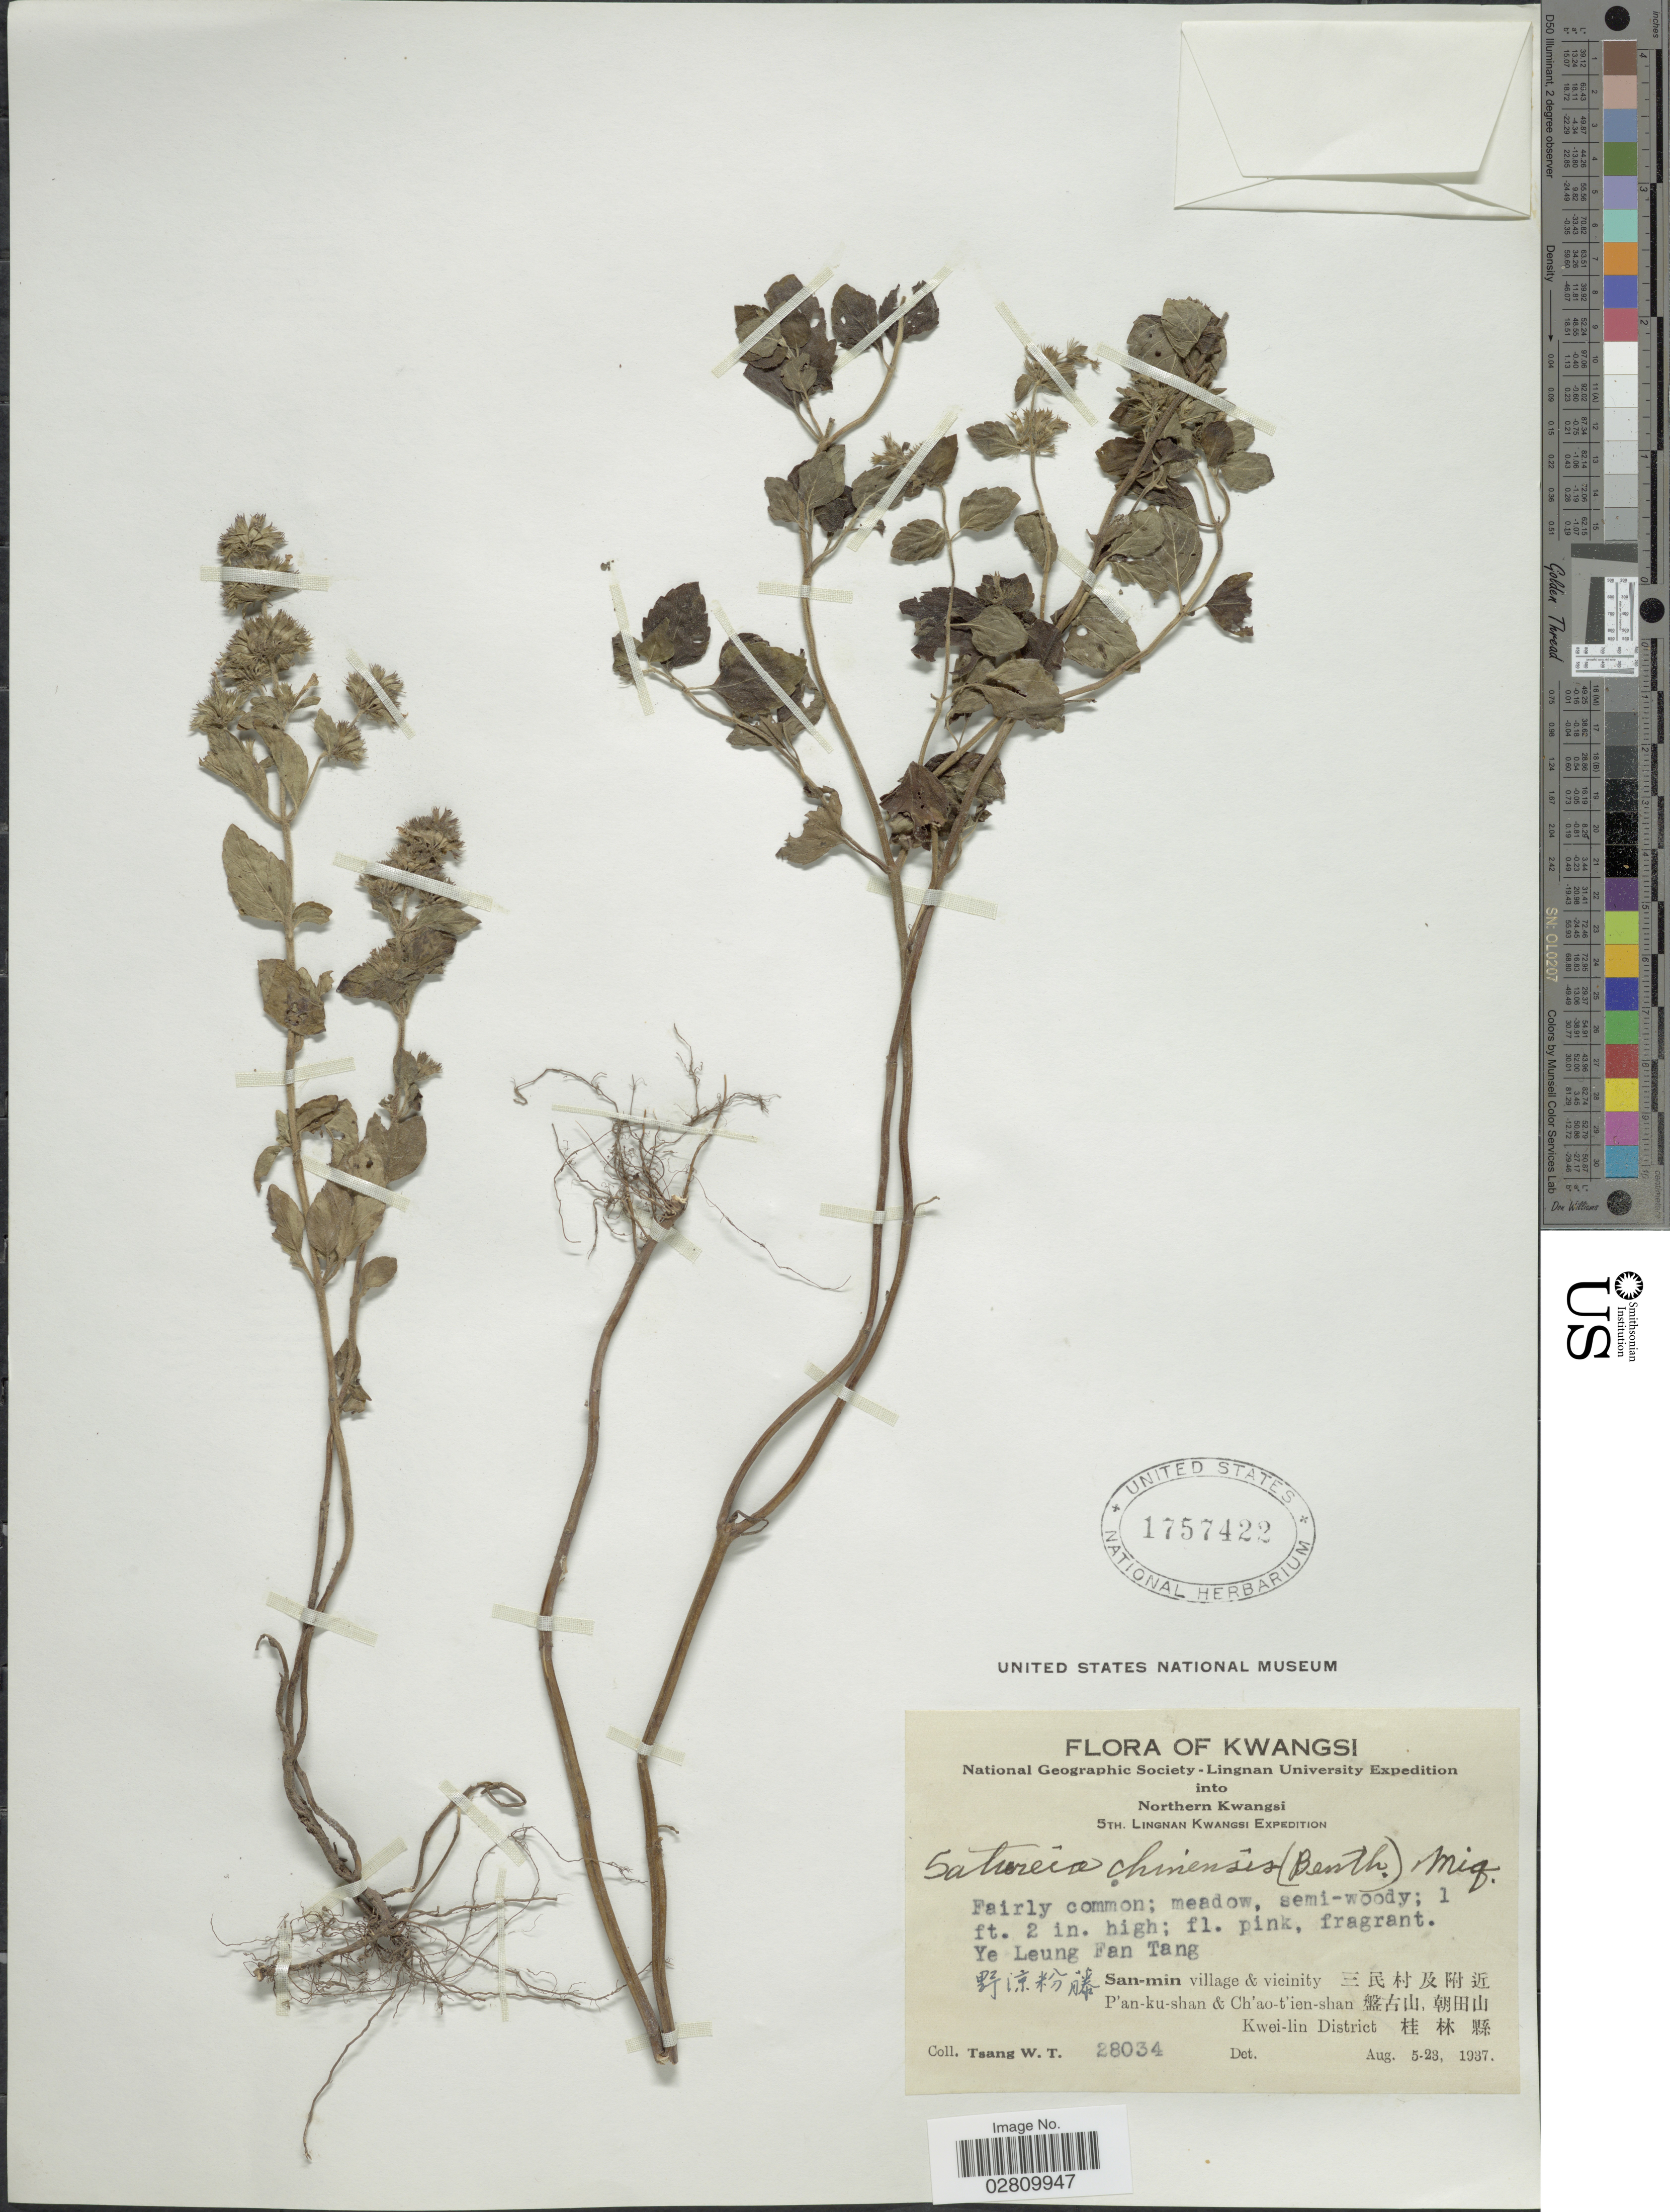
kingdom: Plantae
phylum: Tracheophyta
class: Magnoliopsida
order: Lamiales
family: Lamiaceae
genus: Calamintha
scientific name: Calamintha chinensis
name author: Benth.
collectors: W. T. Tsang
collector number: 28034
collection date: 1937-08-05/1937-08-23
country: China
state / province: Guangxi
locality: Kwangsi, Northern Kwangsi. Ye Leung Fan Tang. San-min village & vicinity. P'an-ku-shan & Ch'ao-t'ien-shan. Kwei-lin District.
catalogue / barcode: US 1757422